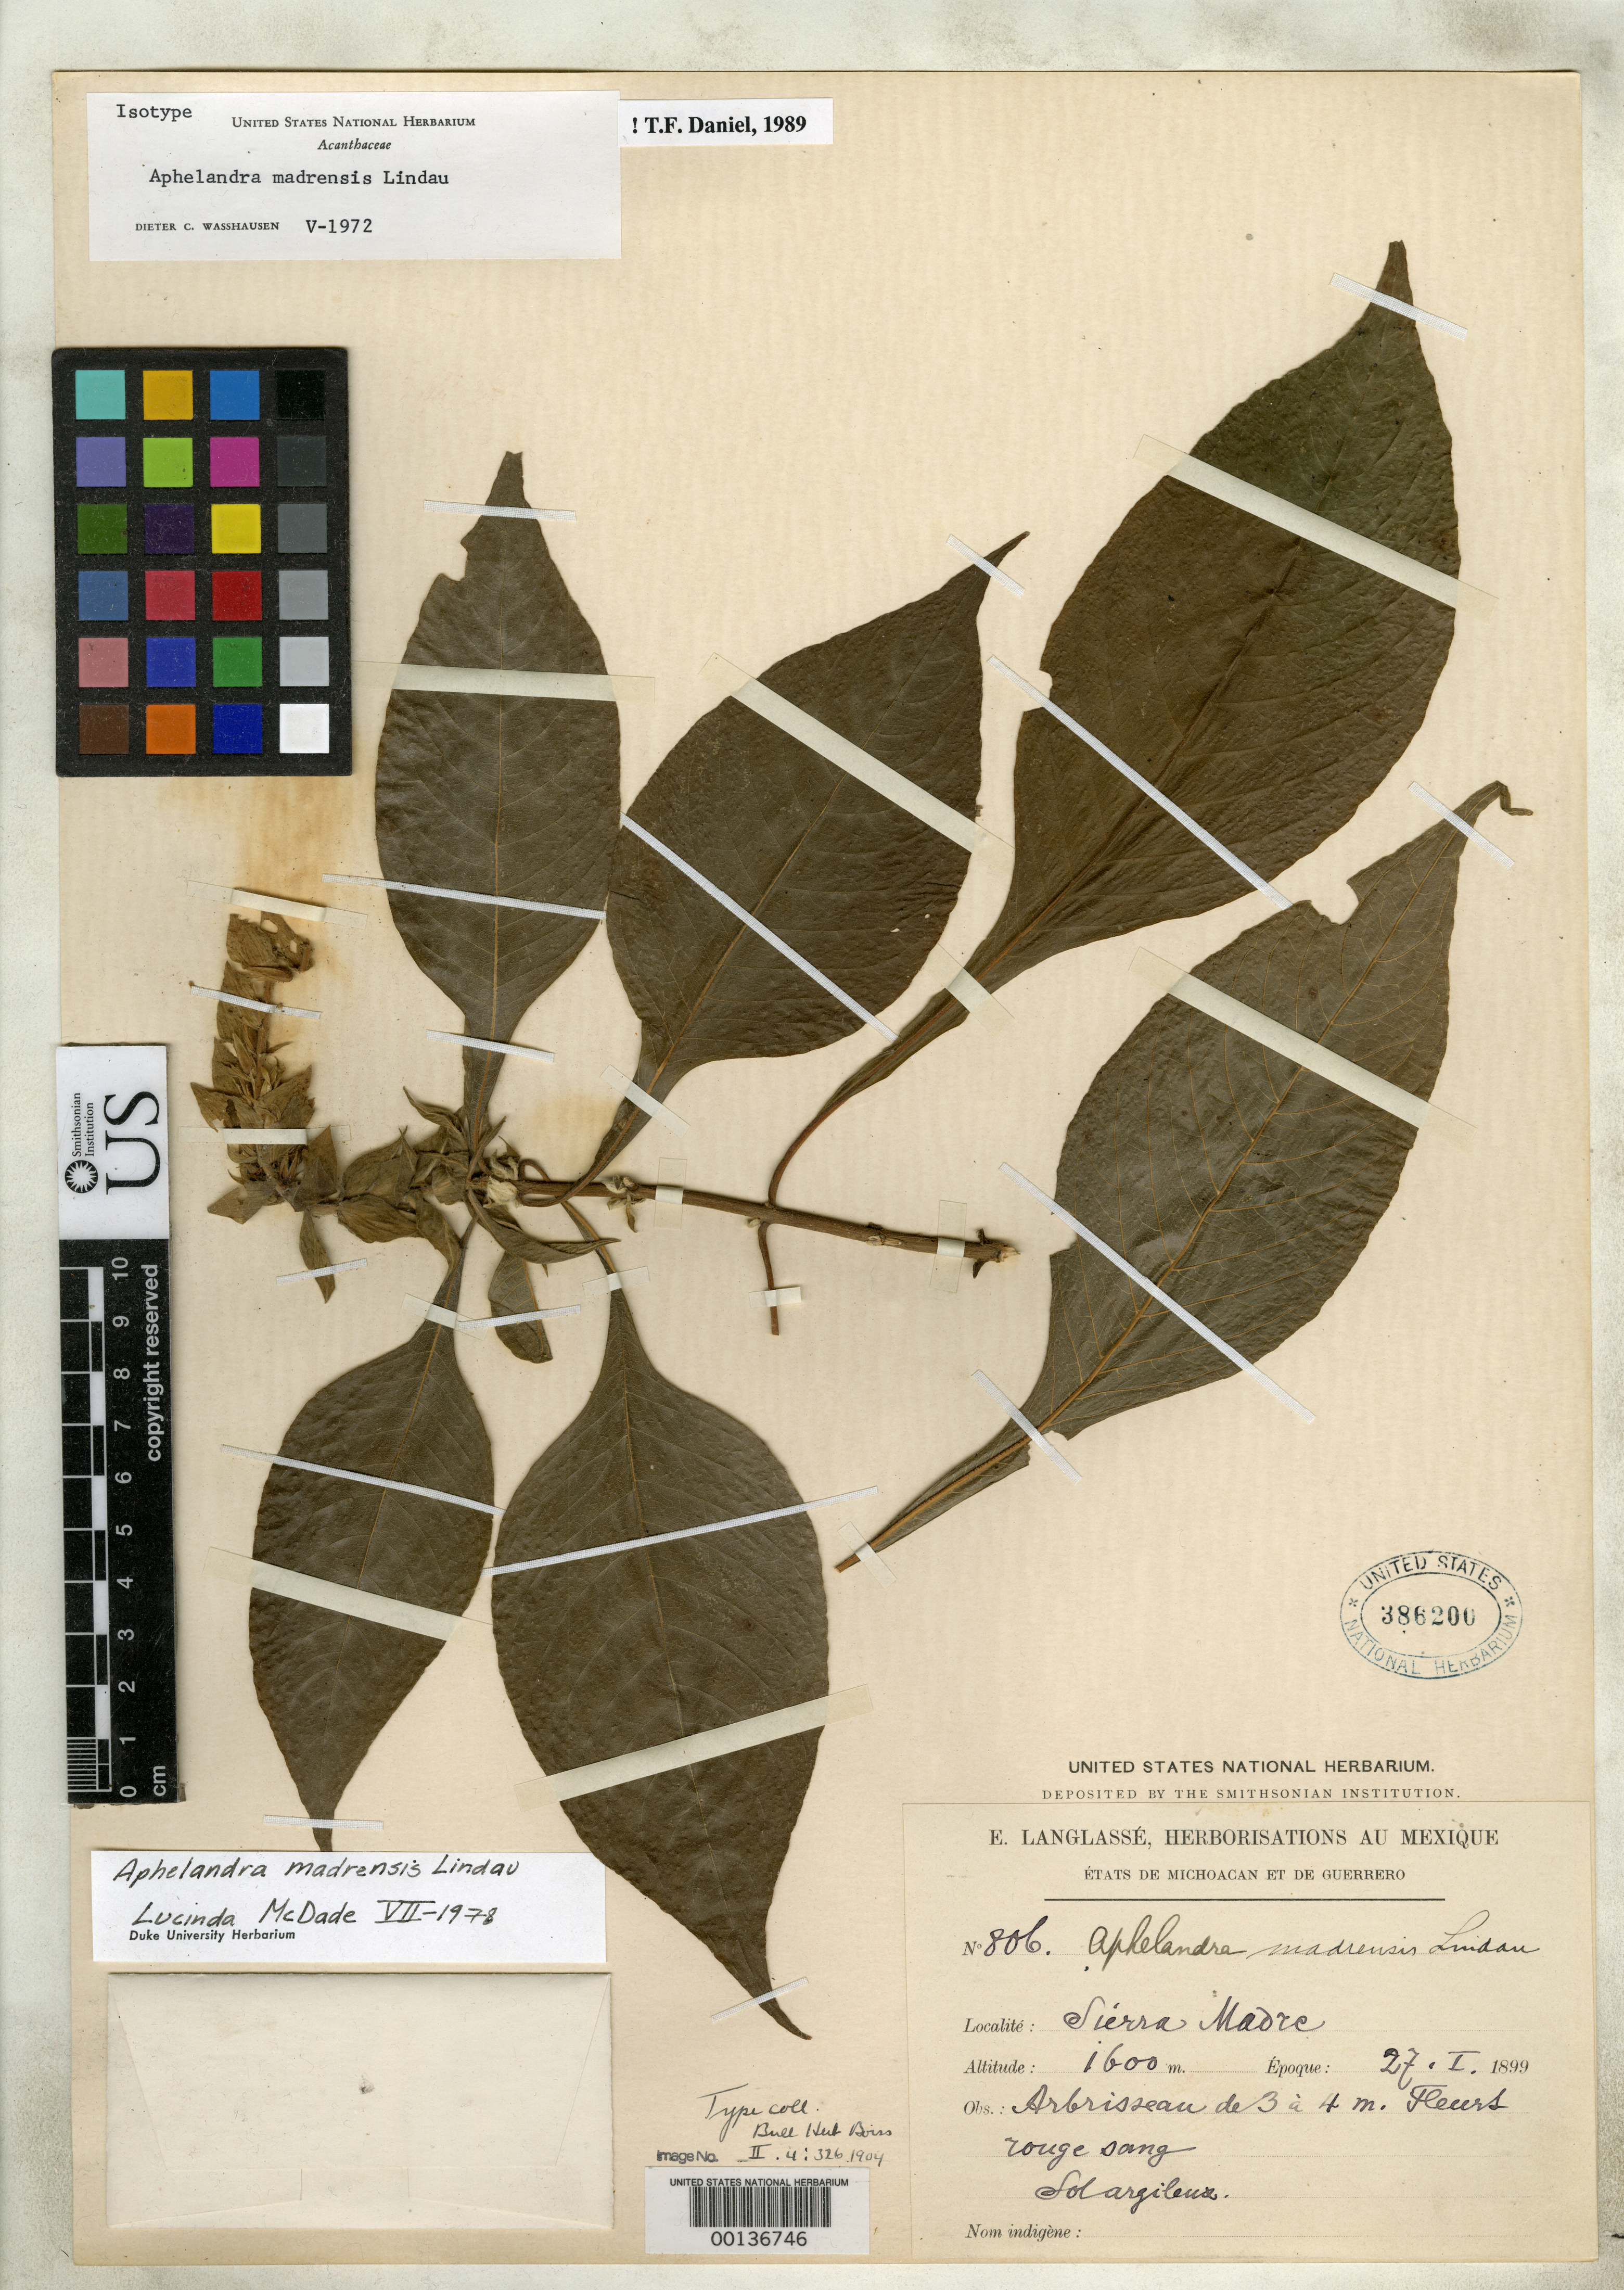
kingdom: Plantae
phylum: Tracheophyta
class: Magnoliopsida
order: Lamiales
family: Acanthaceae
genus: Aphelandra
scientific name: Aphelandra madrensis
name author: Lindau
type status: Isotype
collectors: E. Langlassé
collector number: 806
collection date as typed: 27 Jan 1899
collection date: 1899-01-27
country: Mexico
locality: Sierra Madre.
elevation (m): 1600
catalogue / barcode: US 386200